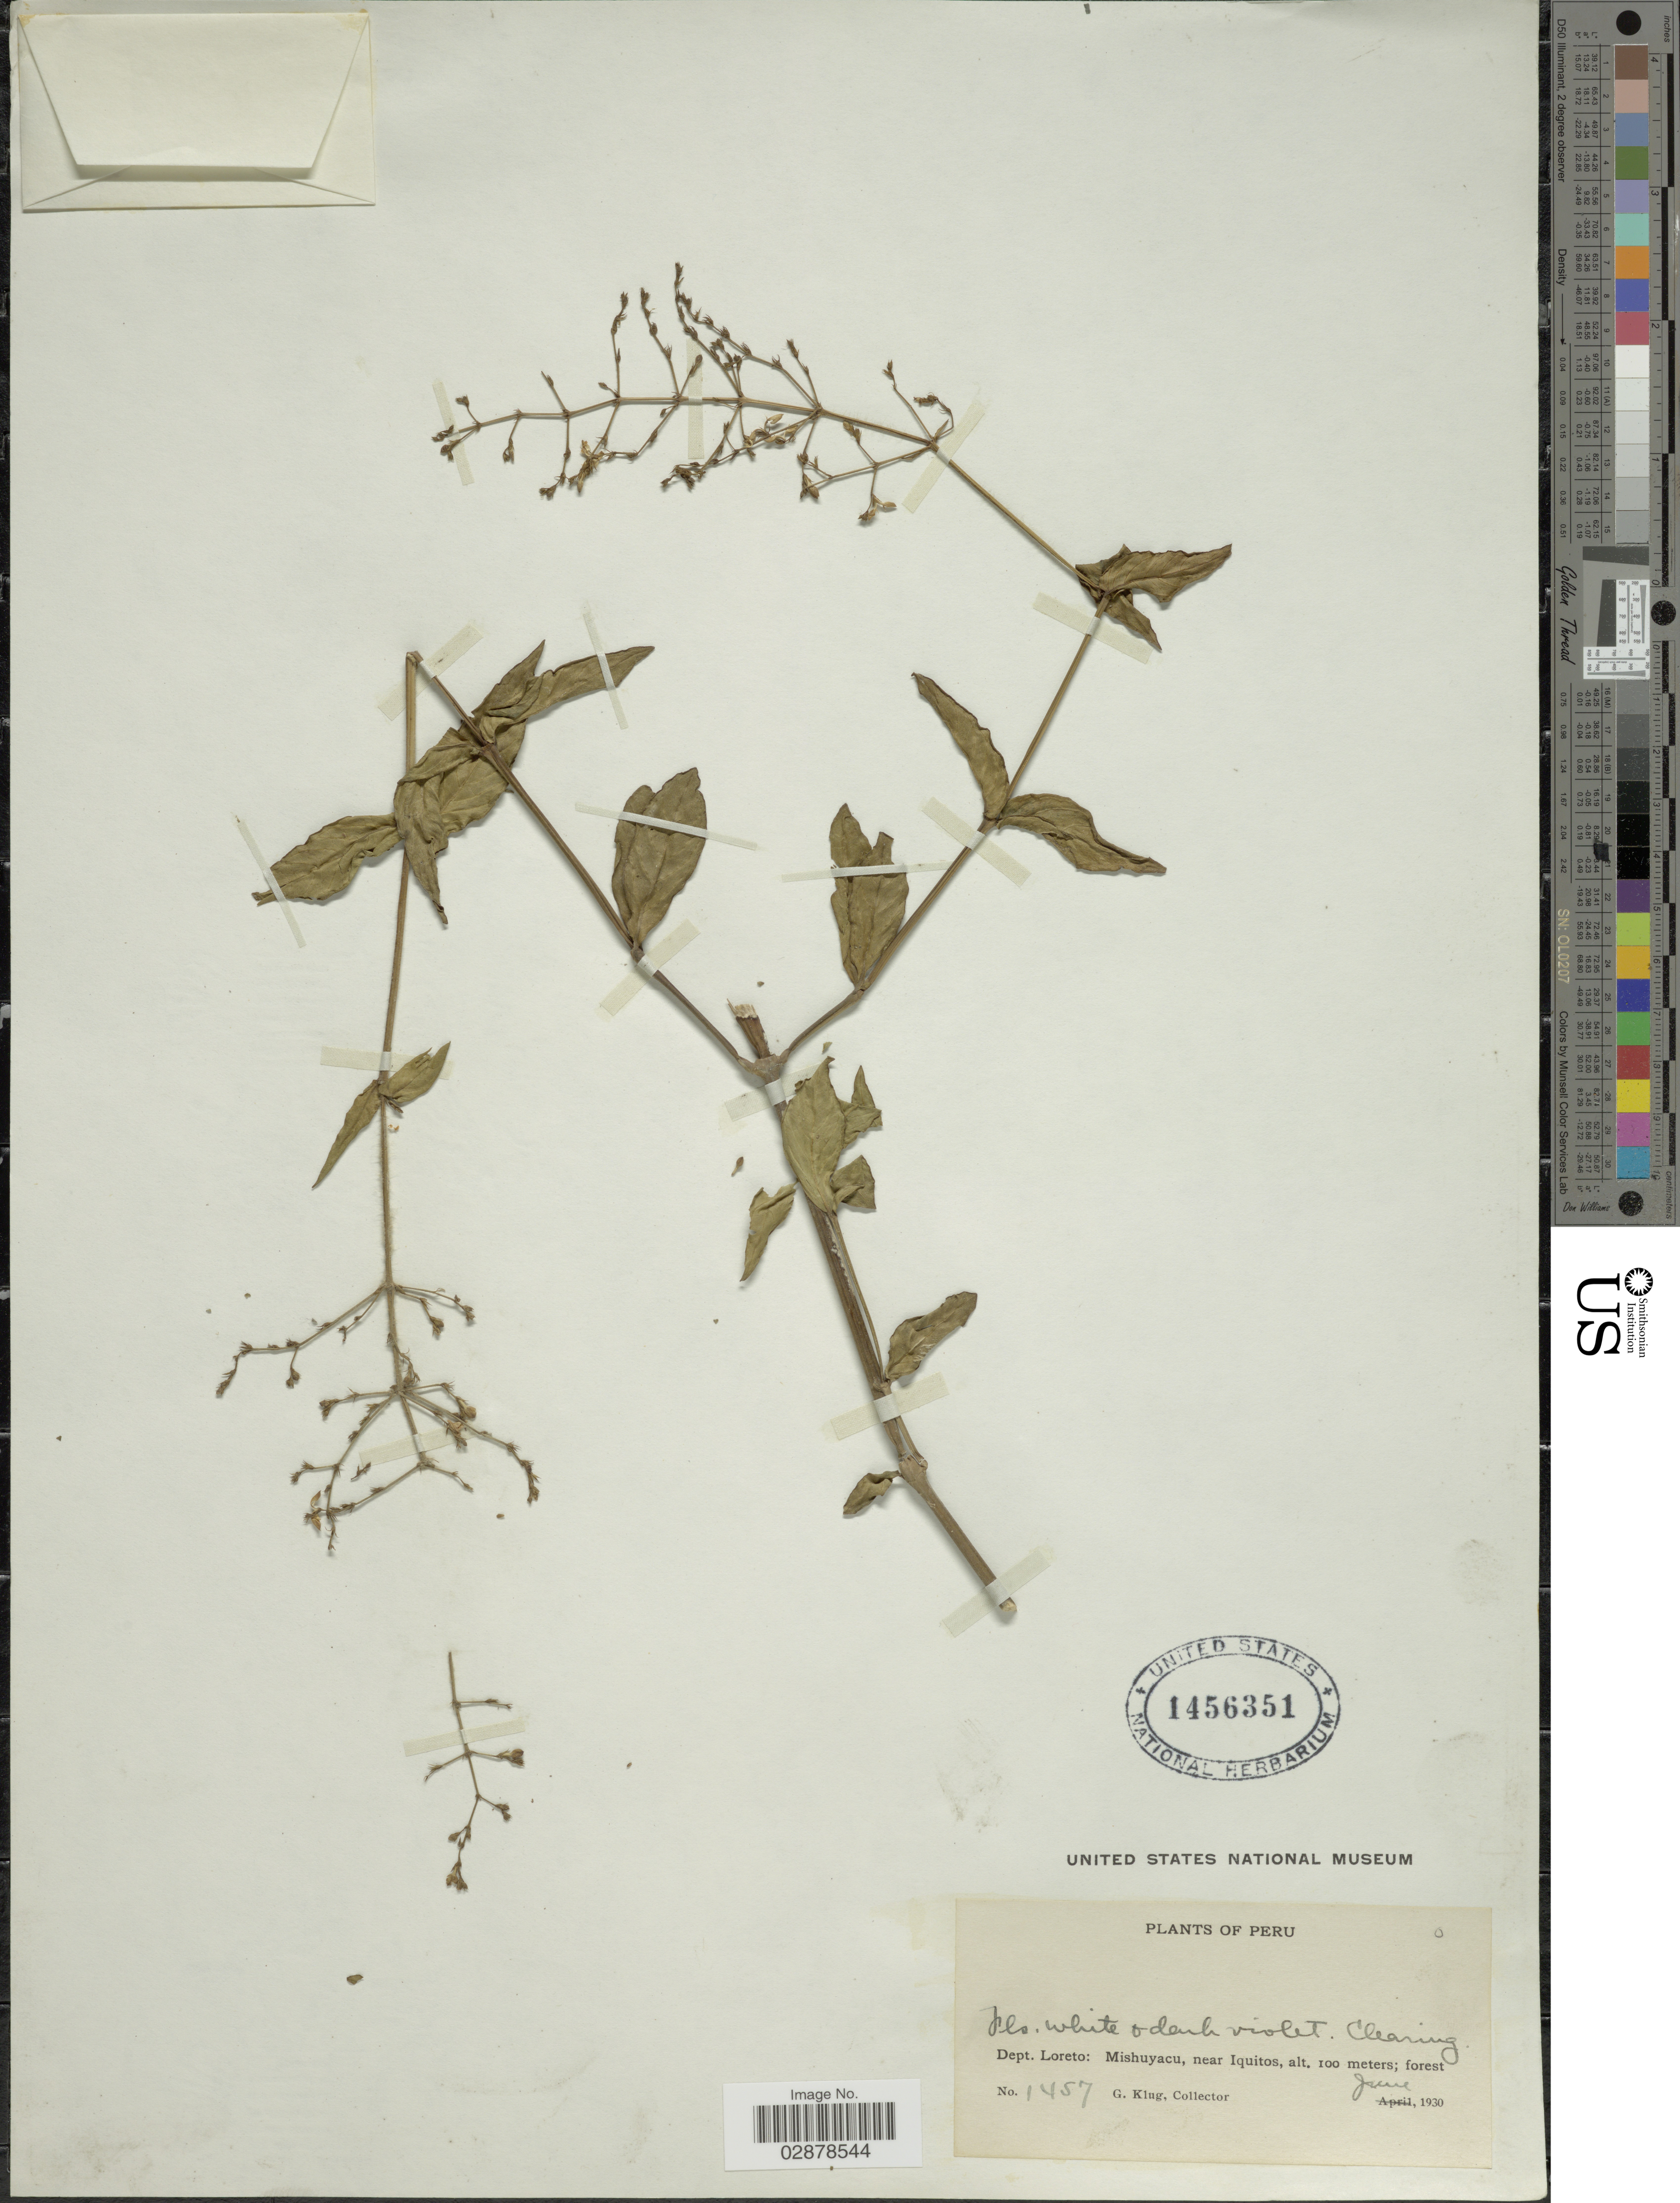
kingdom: Plantae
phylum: Tracheophyta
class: Magnoliopsida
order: Lamiales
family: Acanthaceae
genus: Justicia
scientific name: Justicia comata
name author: (L.) Lam.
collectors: G. Klug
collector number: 1457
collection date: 1930-06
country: Peru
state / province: Loreto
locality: Dept. Loreto: Mishuyacu, near Iquitos.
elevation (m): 100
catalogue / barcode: US 1456351